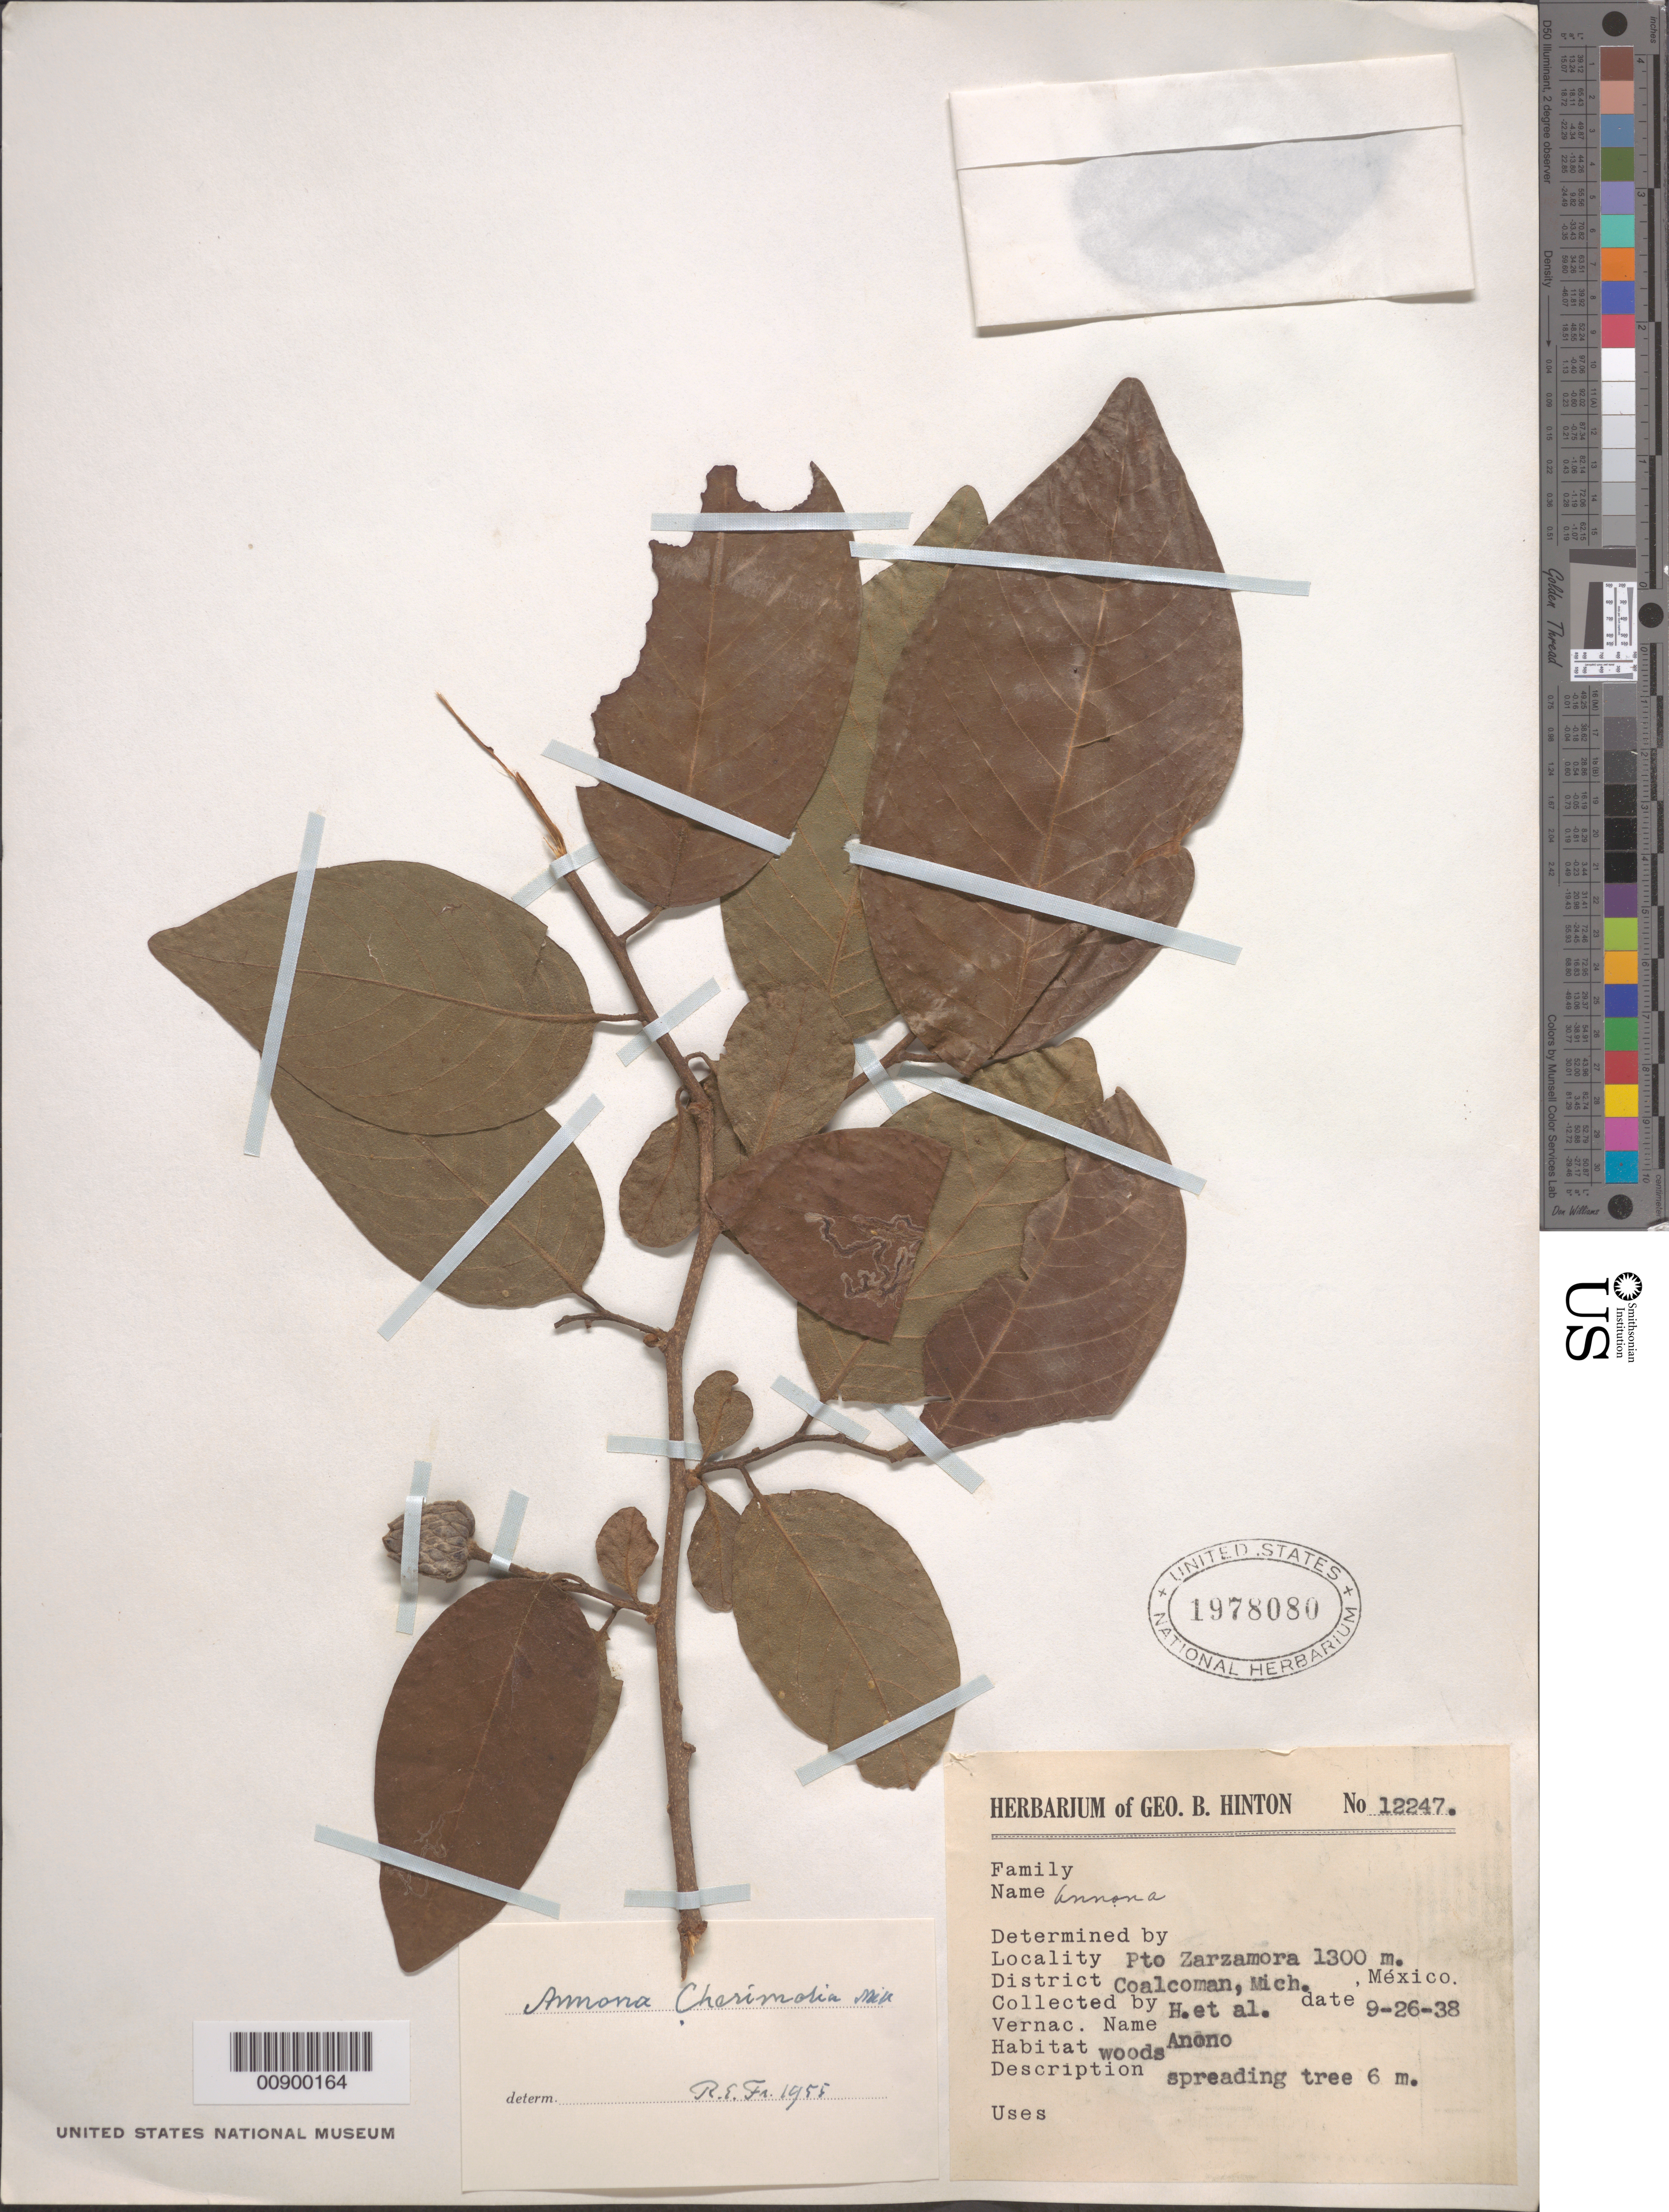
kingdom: Plantae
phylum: Tracheophyta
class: Magnoliopsida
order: Magnoliales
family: Annonaceae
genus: Annona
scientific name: Annona cherimola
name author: Mill.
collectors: G. B. Hinton & et al.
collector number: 12247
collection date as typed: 26 Sep 1938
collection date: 1938-09-26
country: Mexico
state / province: Michoacán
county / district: Coalcomán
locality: Pto. Zarzamora, District Coalcomán, Michoacán.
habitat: Woods.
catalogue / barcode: US 1978080